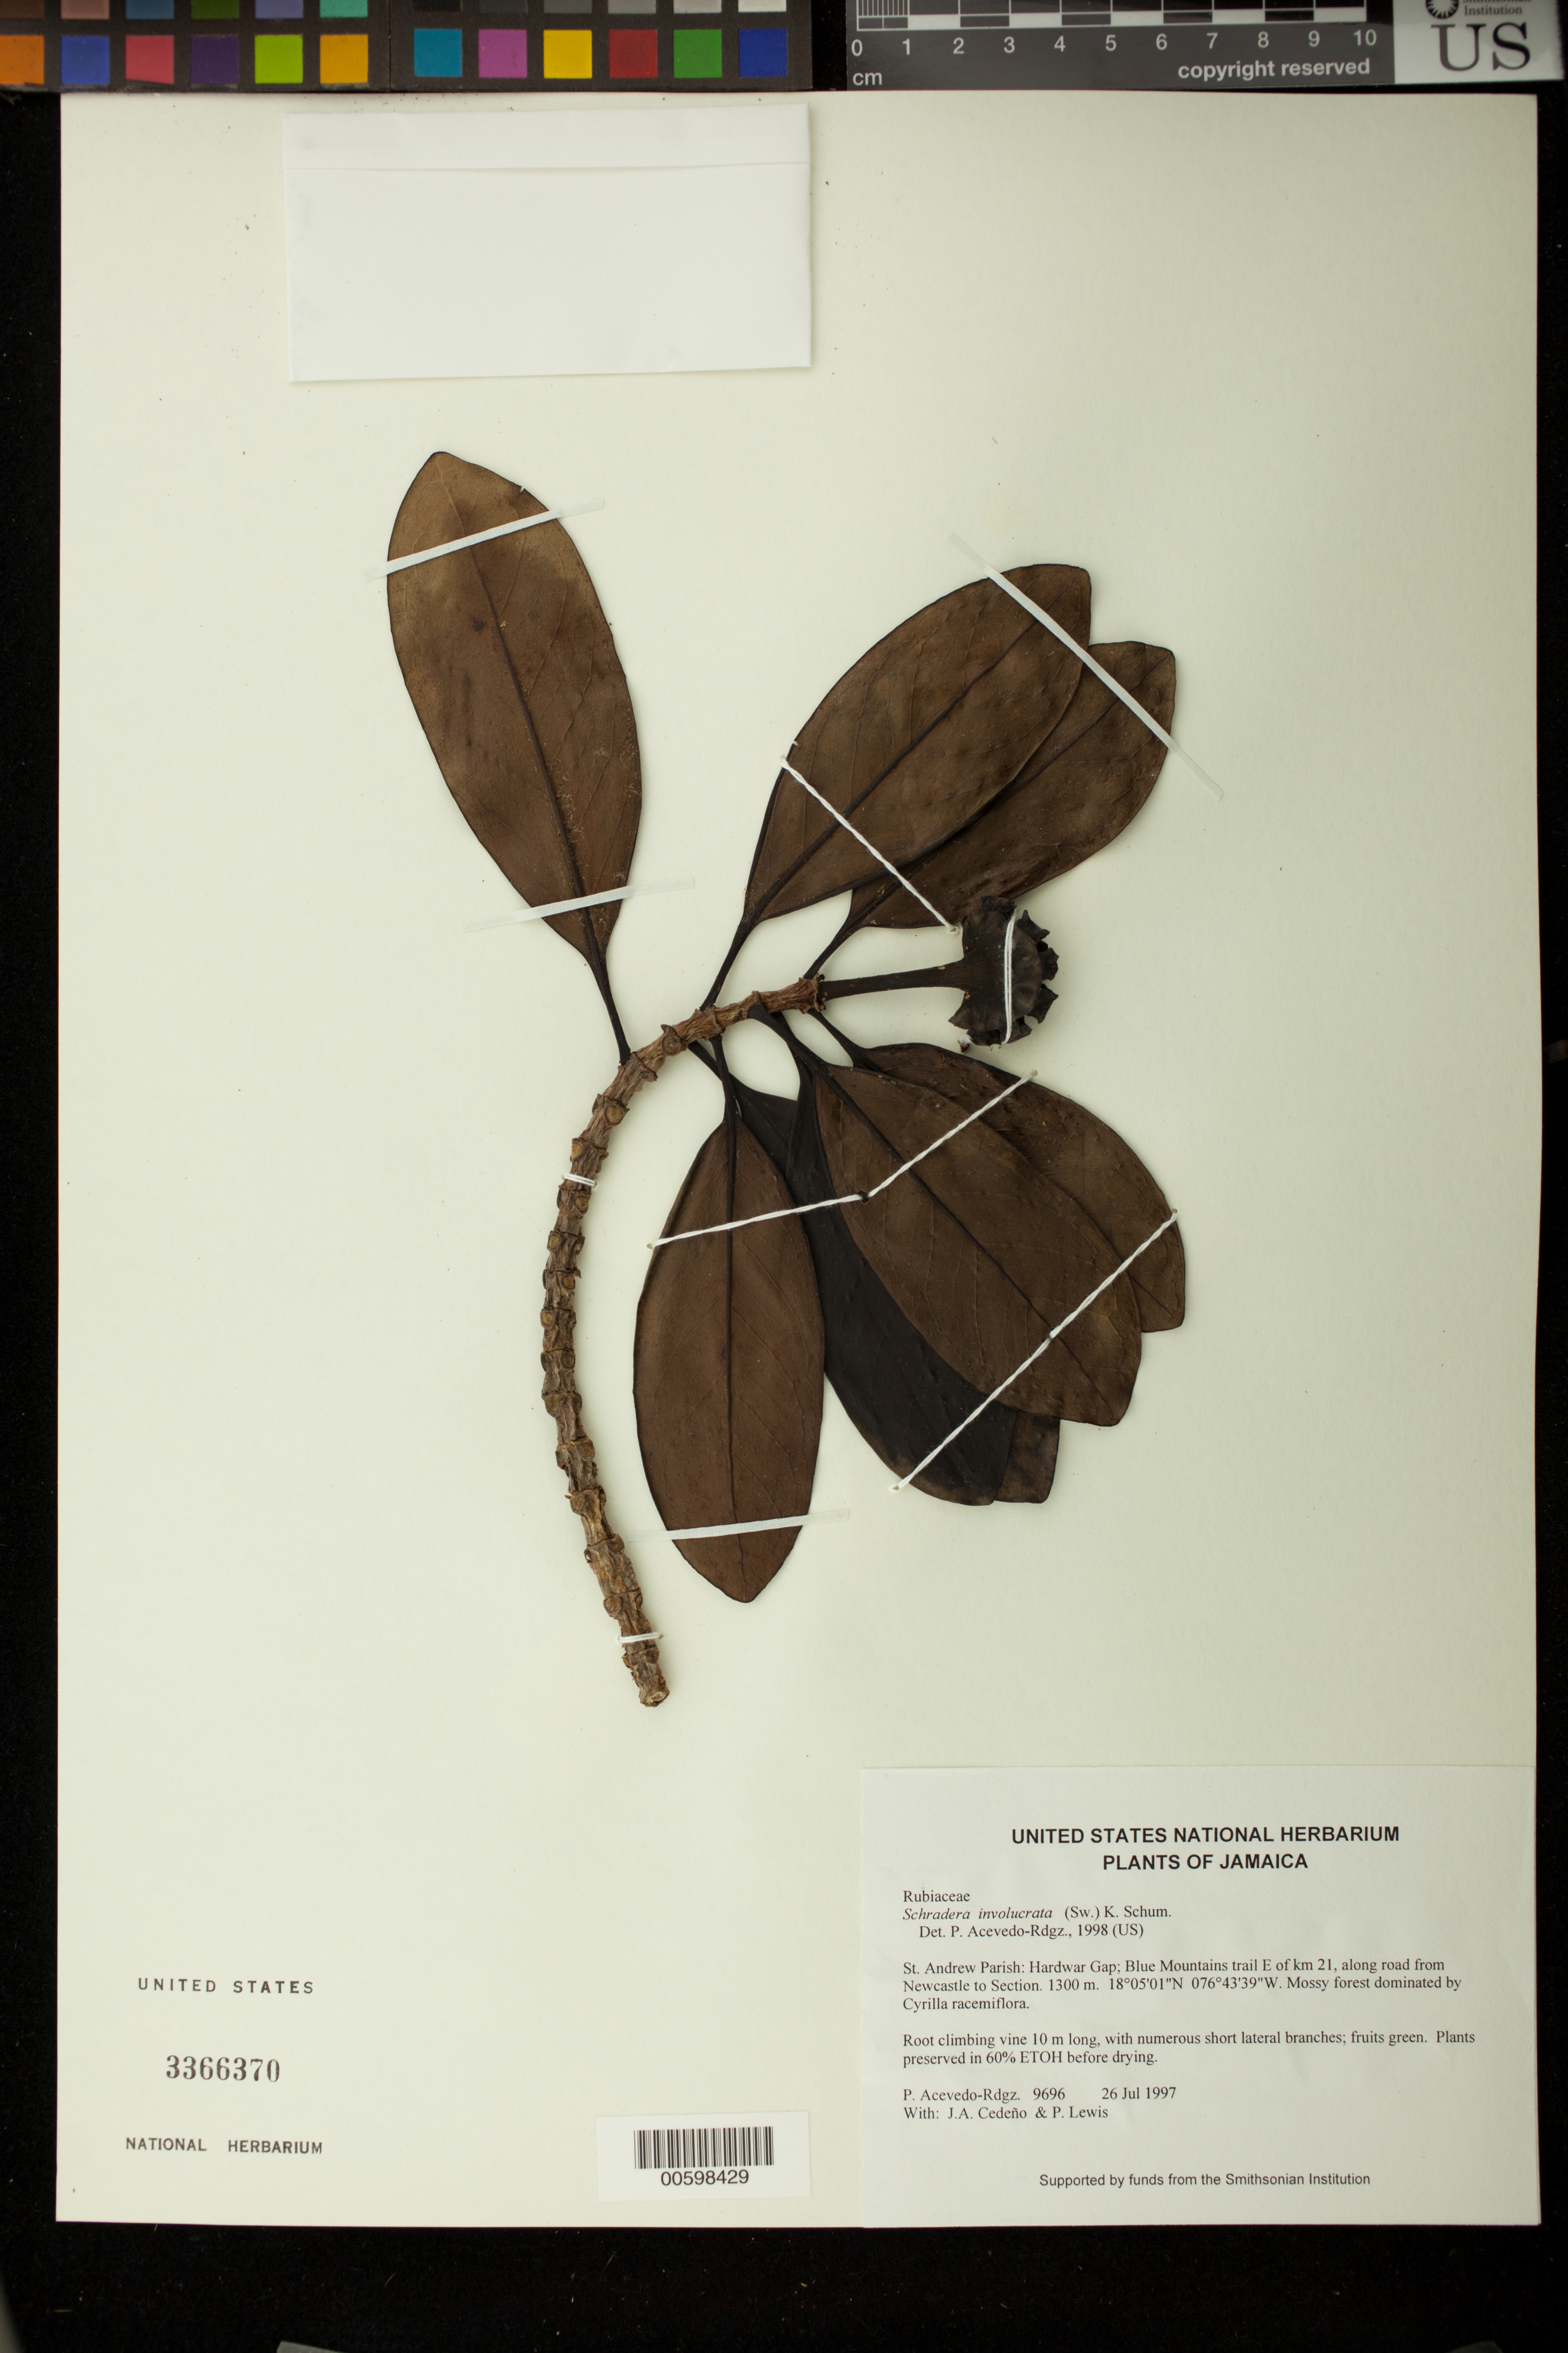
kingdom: Plantae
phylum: Tracheophyta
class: Magnoliopsida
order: Gentianales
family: Rubiaceae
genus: Schradera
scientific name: Schradera involucrata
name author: (Sw.) K. Schum.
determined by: Acevedo-Rodríguez, P., (BOT), Smithsonian Institution - National Museum of Natural History (UNITED STATES)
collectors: P. Acevedo-Rodr., J. A. Cedeño M. & P. Lewis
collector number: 9696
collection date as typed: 26 Jul 1997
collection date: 1997-07-26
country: Jamaica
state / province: Saint Andrew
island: Jamaica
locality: St. Andrew Parish: Hardwar Gap; Blue Mountains trail E of km 21, along road from Newcastle to Section.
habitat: Mossy forest dominated by Cyrilla racemiflora.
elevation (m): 1300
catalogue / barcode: US 3366370